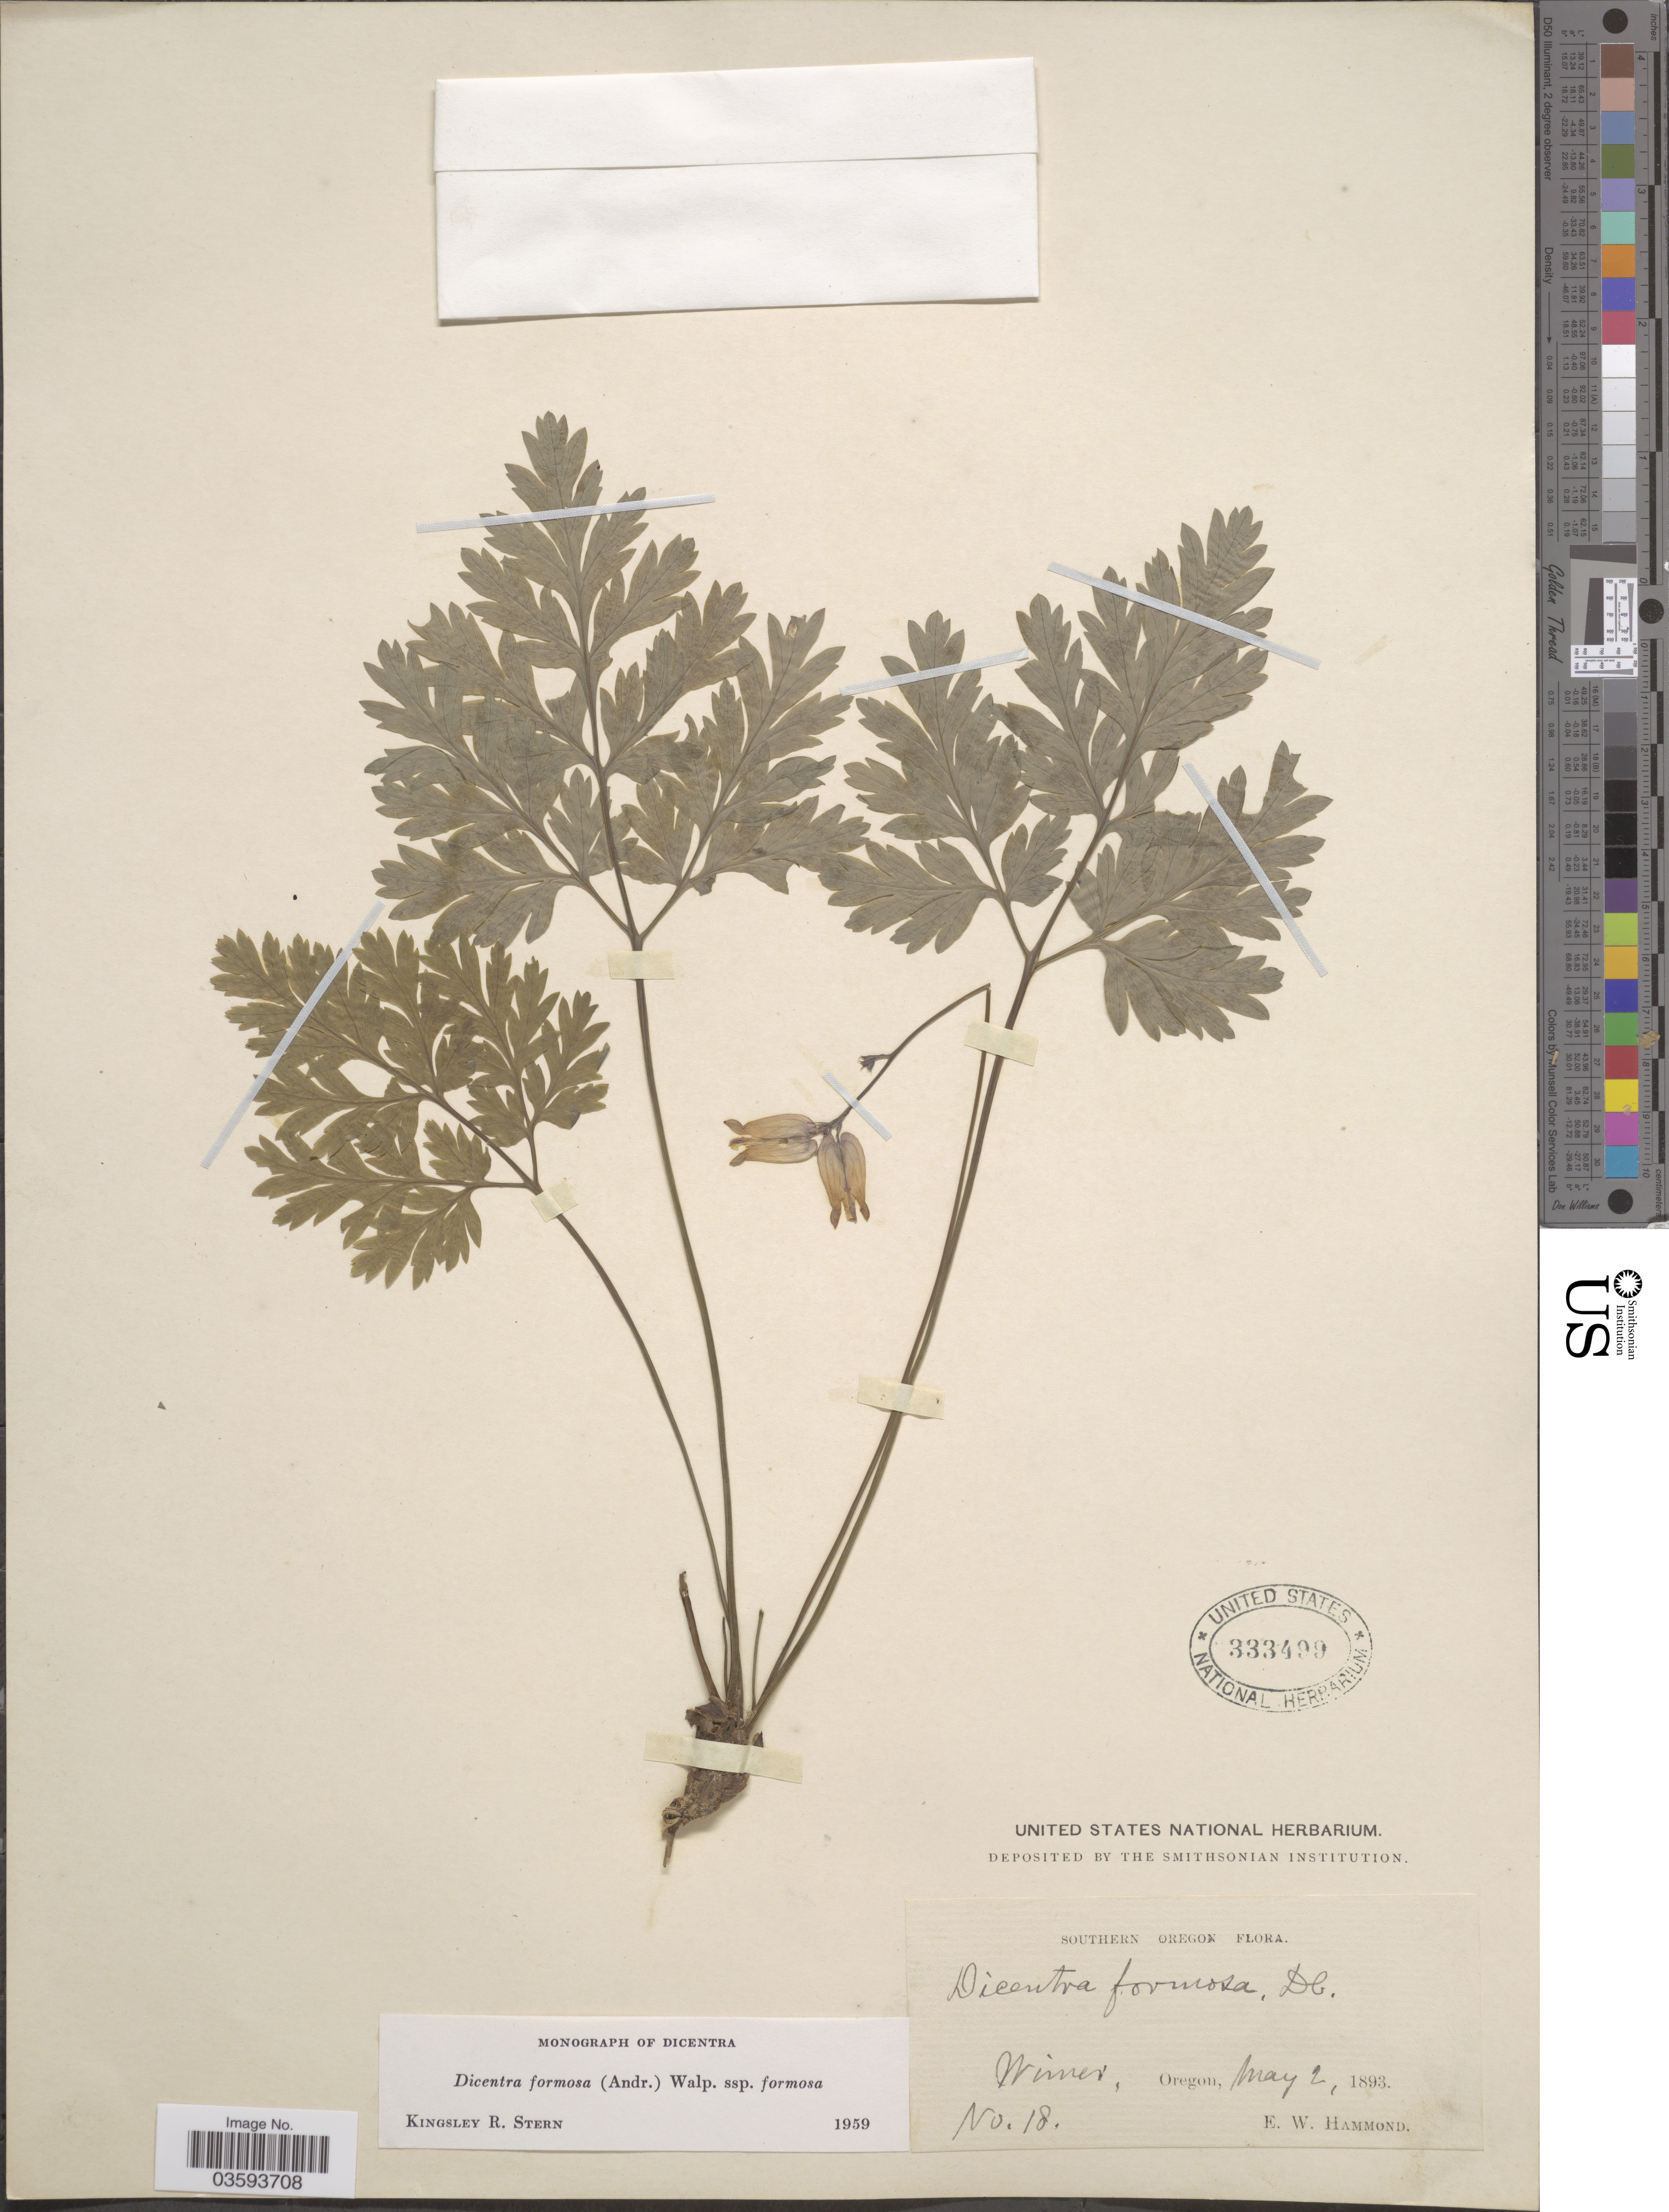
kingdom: Plantae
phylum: Tracheophyta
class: Magnoliopsida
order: Ranunculales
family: Papaveraceae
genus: Dicentra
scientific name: Dicentra formosa subsp. formosa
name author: (Haw.) Walp.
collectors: E. Hammond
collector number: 18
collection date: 1893-05-02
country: United States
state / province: Oregon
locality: Southern Oregon. Wimer.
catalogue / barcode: US 333499